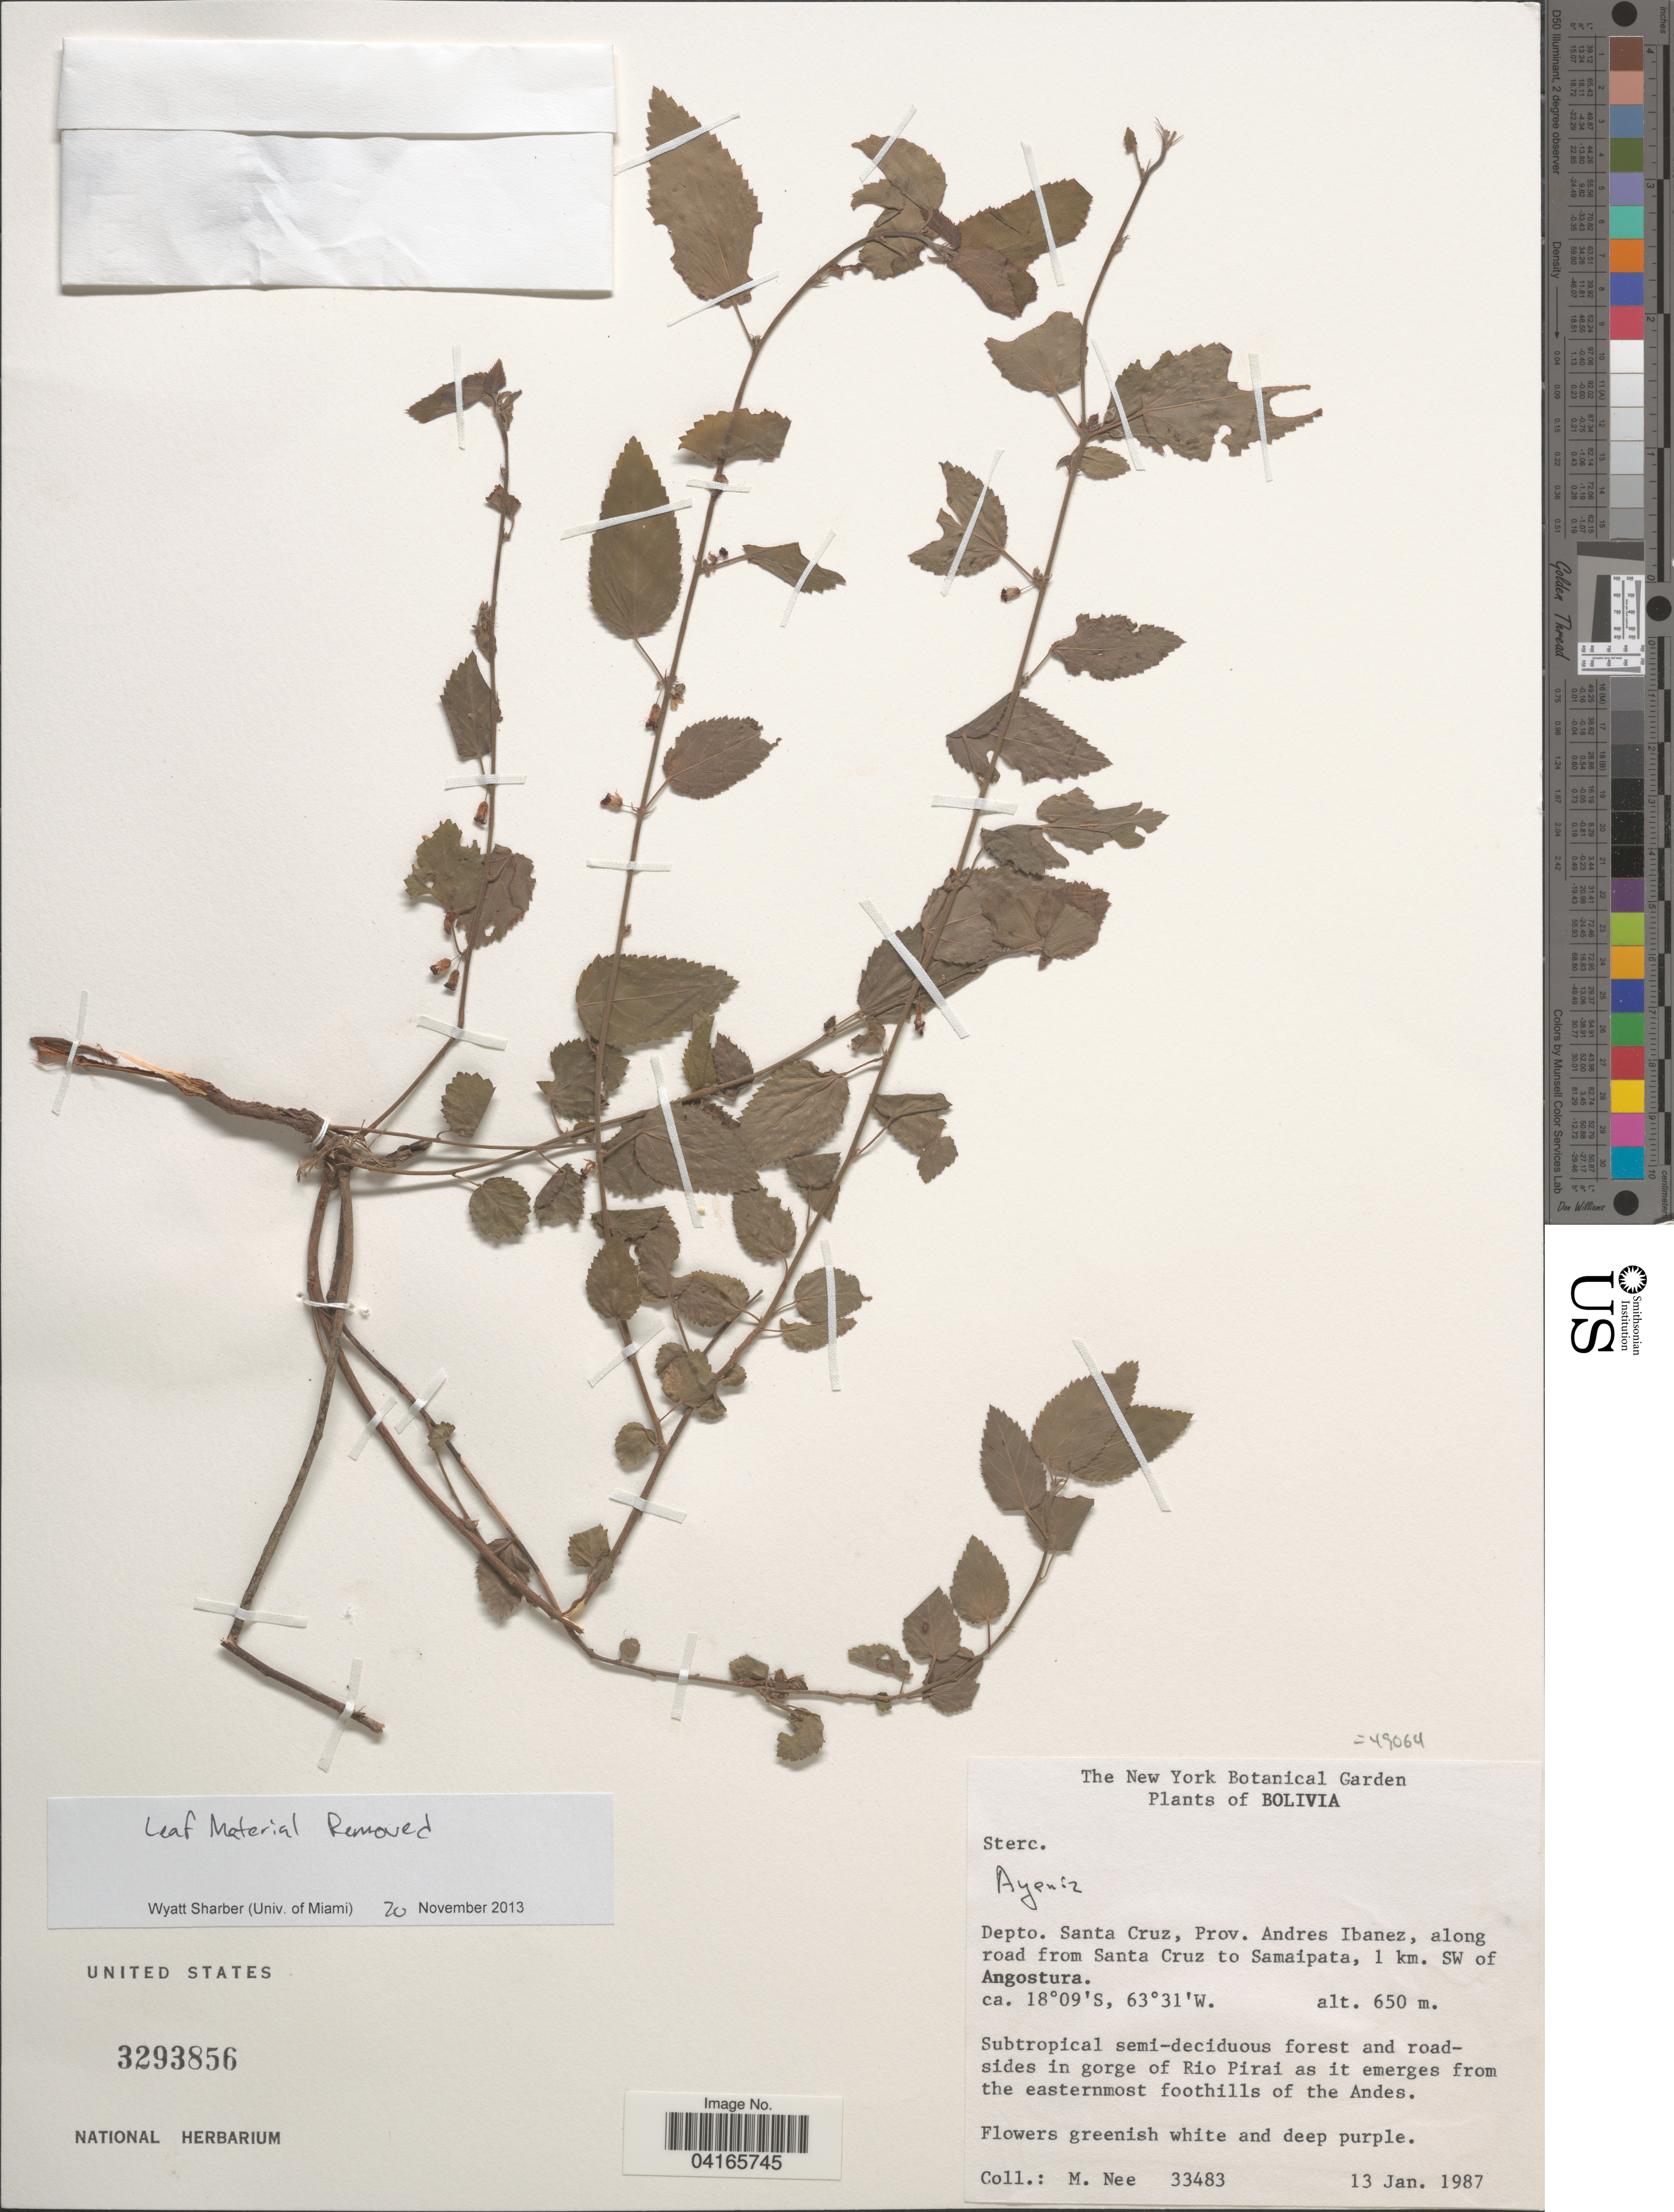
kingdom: Plantae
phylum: Tracheophyta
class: Magnoliopsida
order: Malvales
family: Malvaceae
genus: Ayenia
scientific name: Ayenia sp.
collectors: M. Nee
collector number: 33483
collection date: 1987-01-13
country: Bolivia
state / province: Santa Cruz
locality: Depto. Santa Cruz, Prov. Andres Ibanez, along road Santa Cruz to Samaipata, 1 km. SW of Angostura. Subtropical semi-deciduous forest and road-sides in gorge of Rio Pirai as it emerges from the easternmost foothills of the Andes.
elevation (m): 650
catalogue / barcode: US 3293856